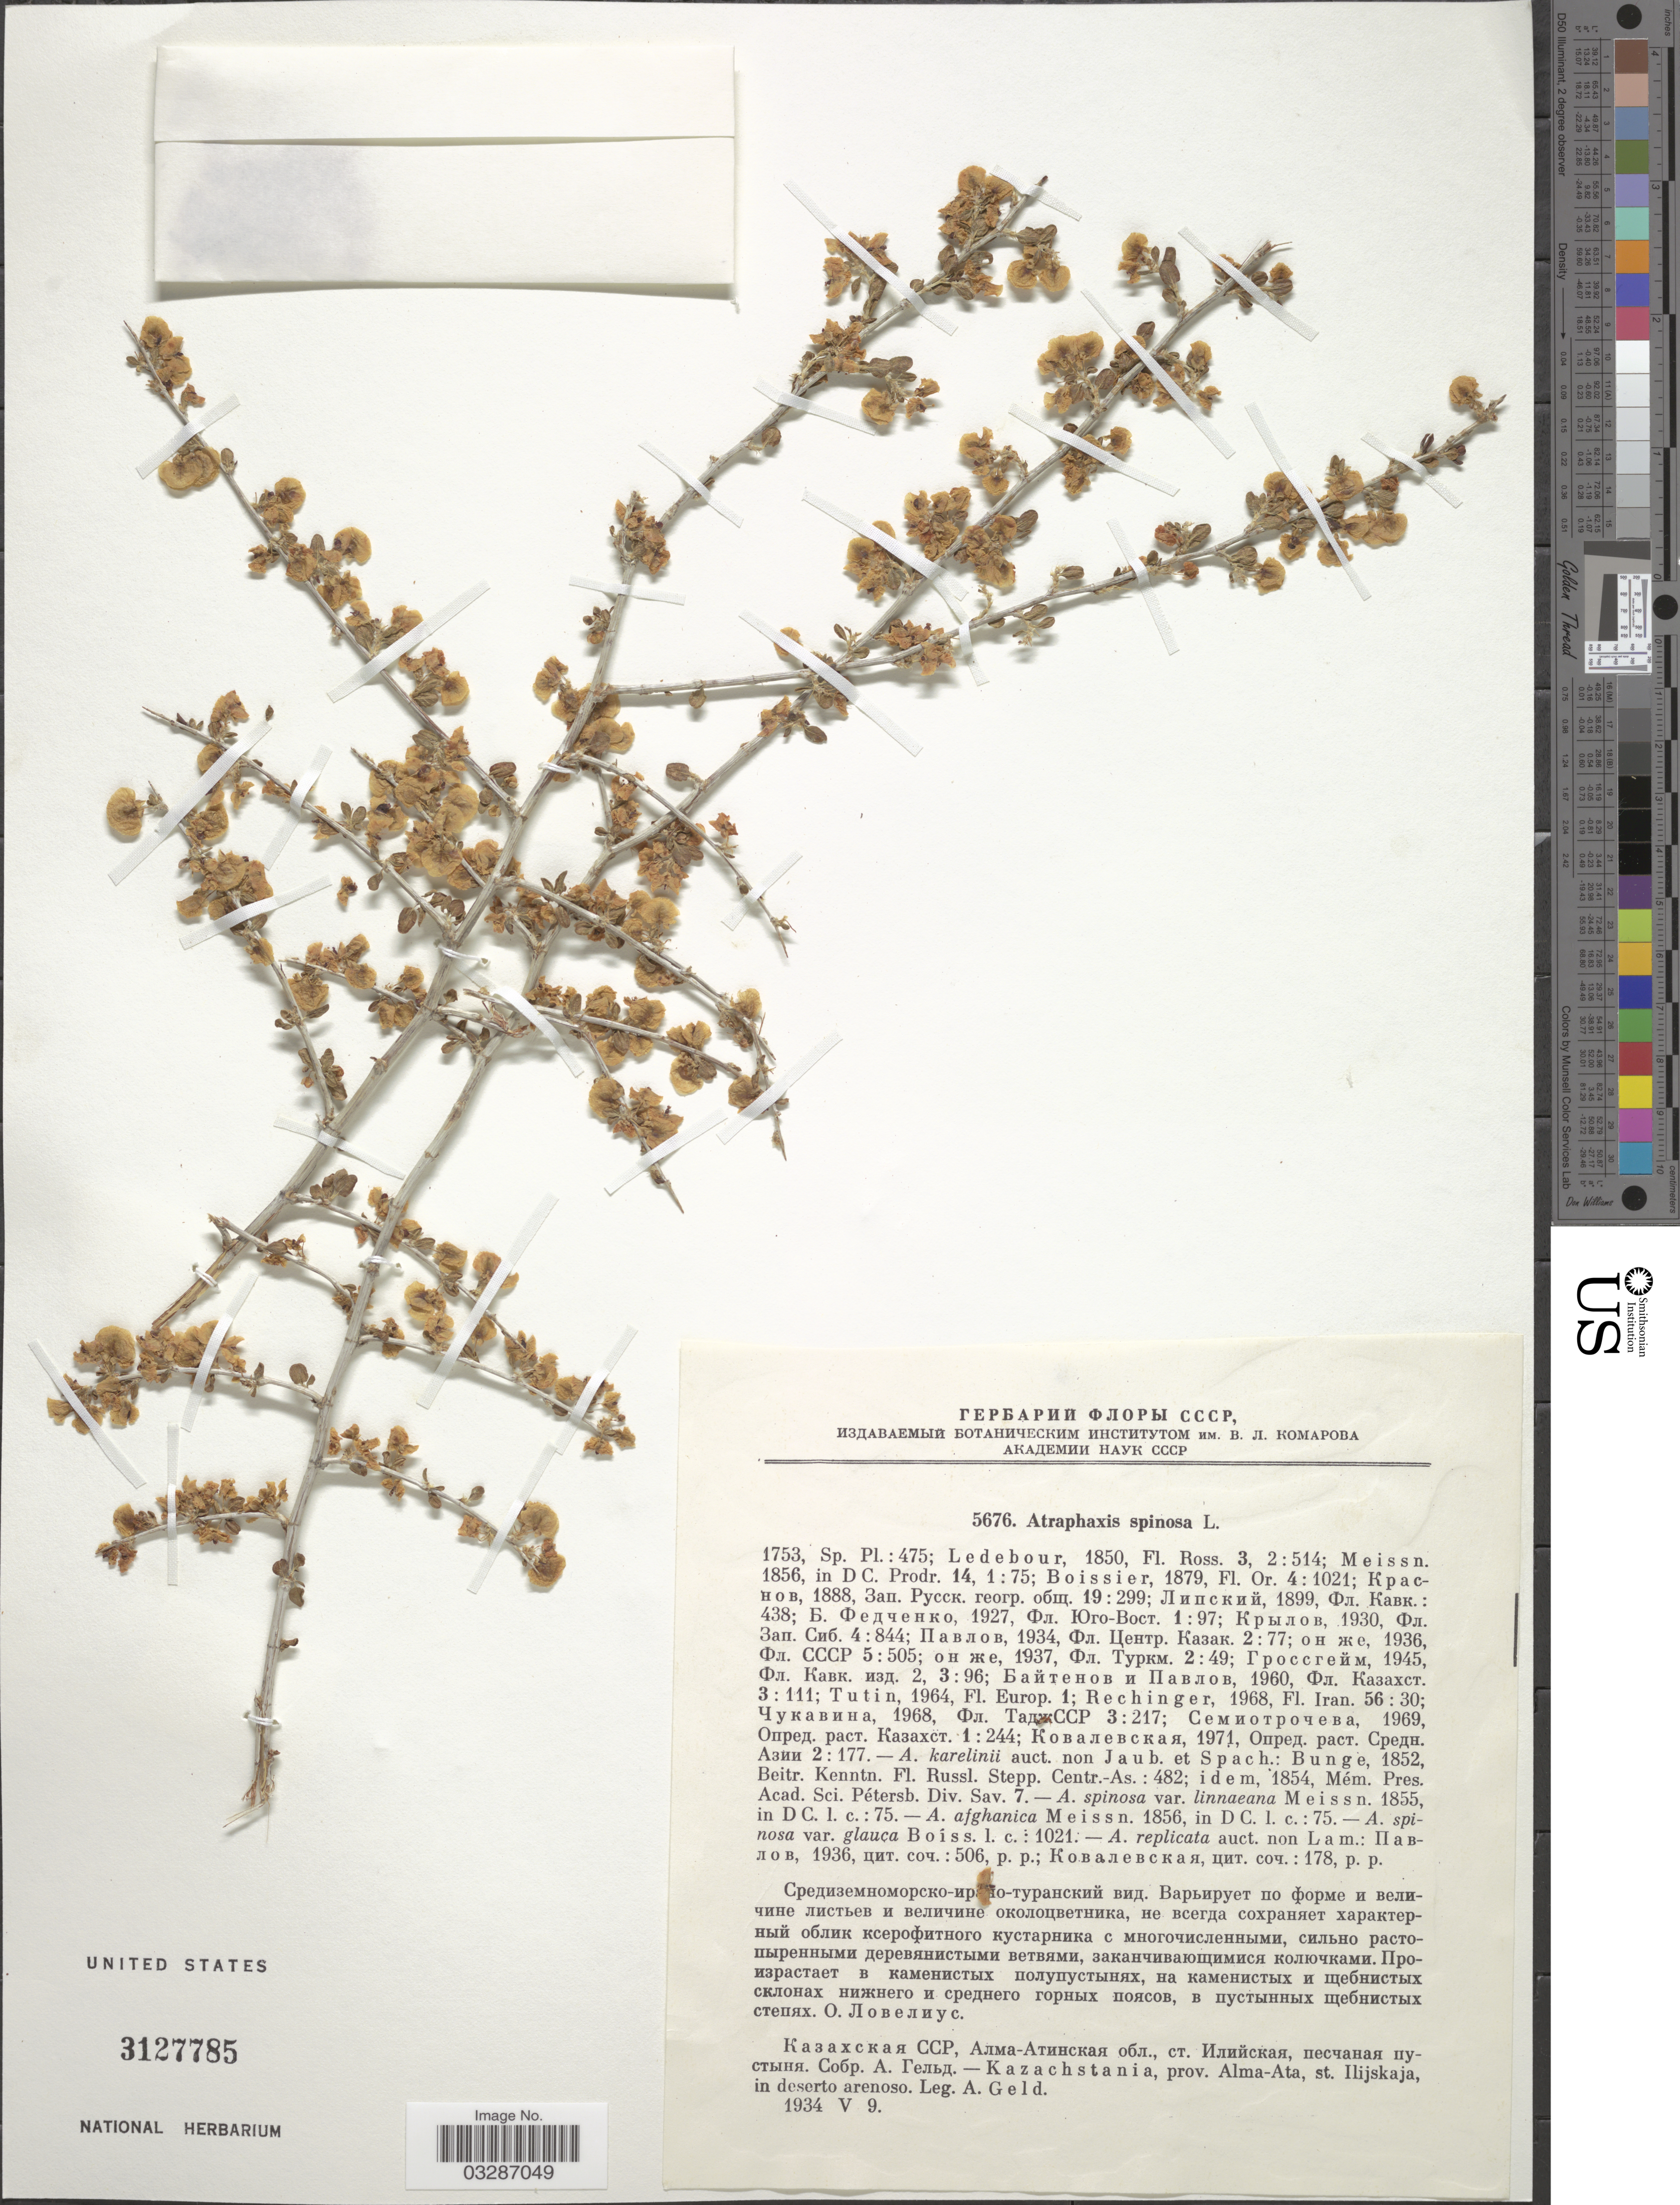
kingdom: Plantae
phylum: Tracheophyta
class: Magnoliopsida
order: Caryophyllales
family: Polygonaceae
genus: Atraphaxis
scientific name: Atraphaxis spinosa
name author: L.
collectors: A. Geld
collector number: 5676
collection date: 1934-05-09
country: Kazakhstan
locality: Kazachstania, prov. Alma-Ata, st. Ilijskaja, in deserto arenoso.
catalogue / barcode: US 3127785